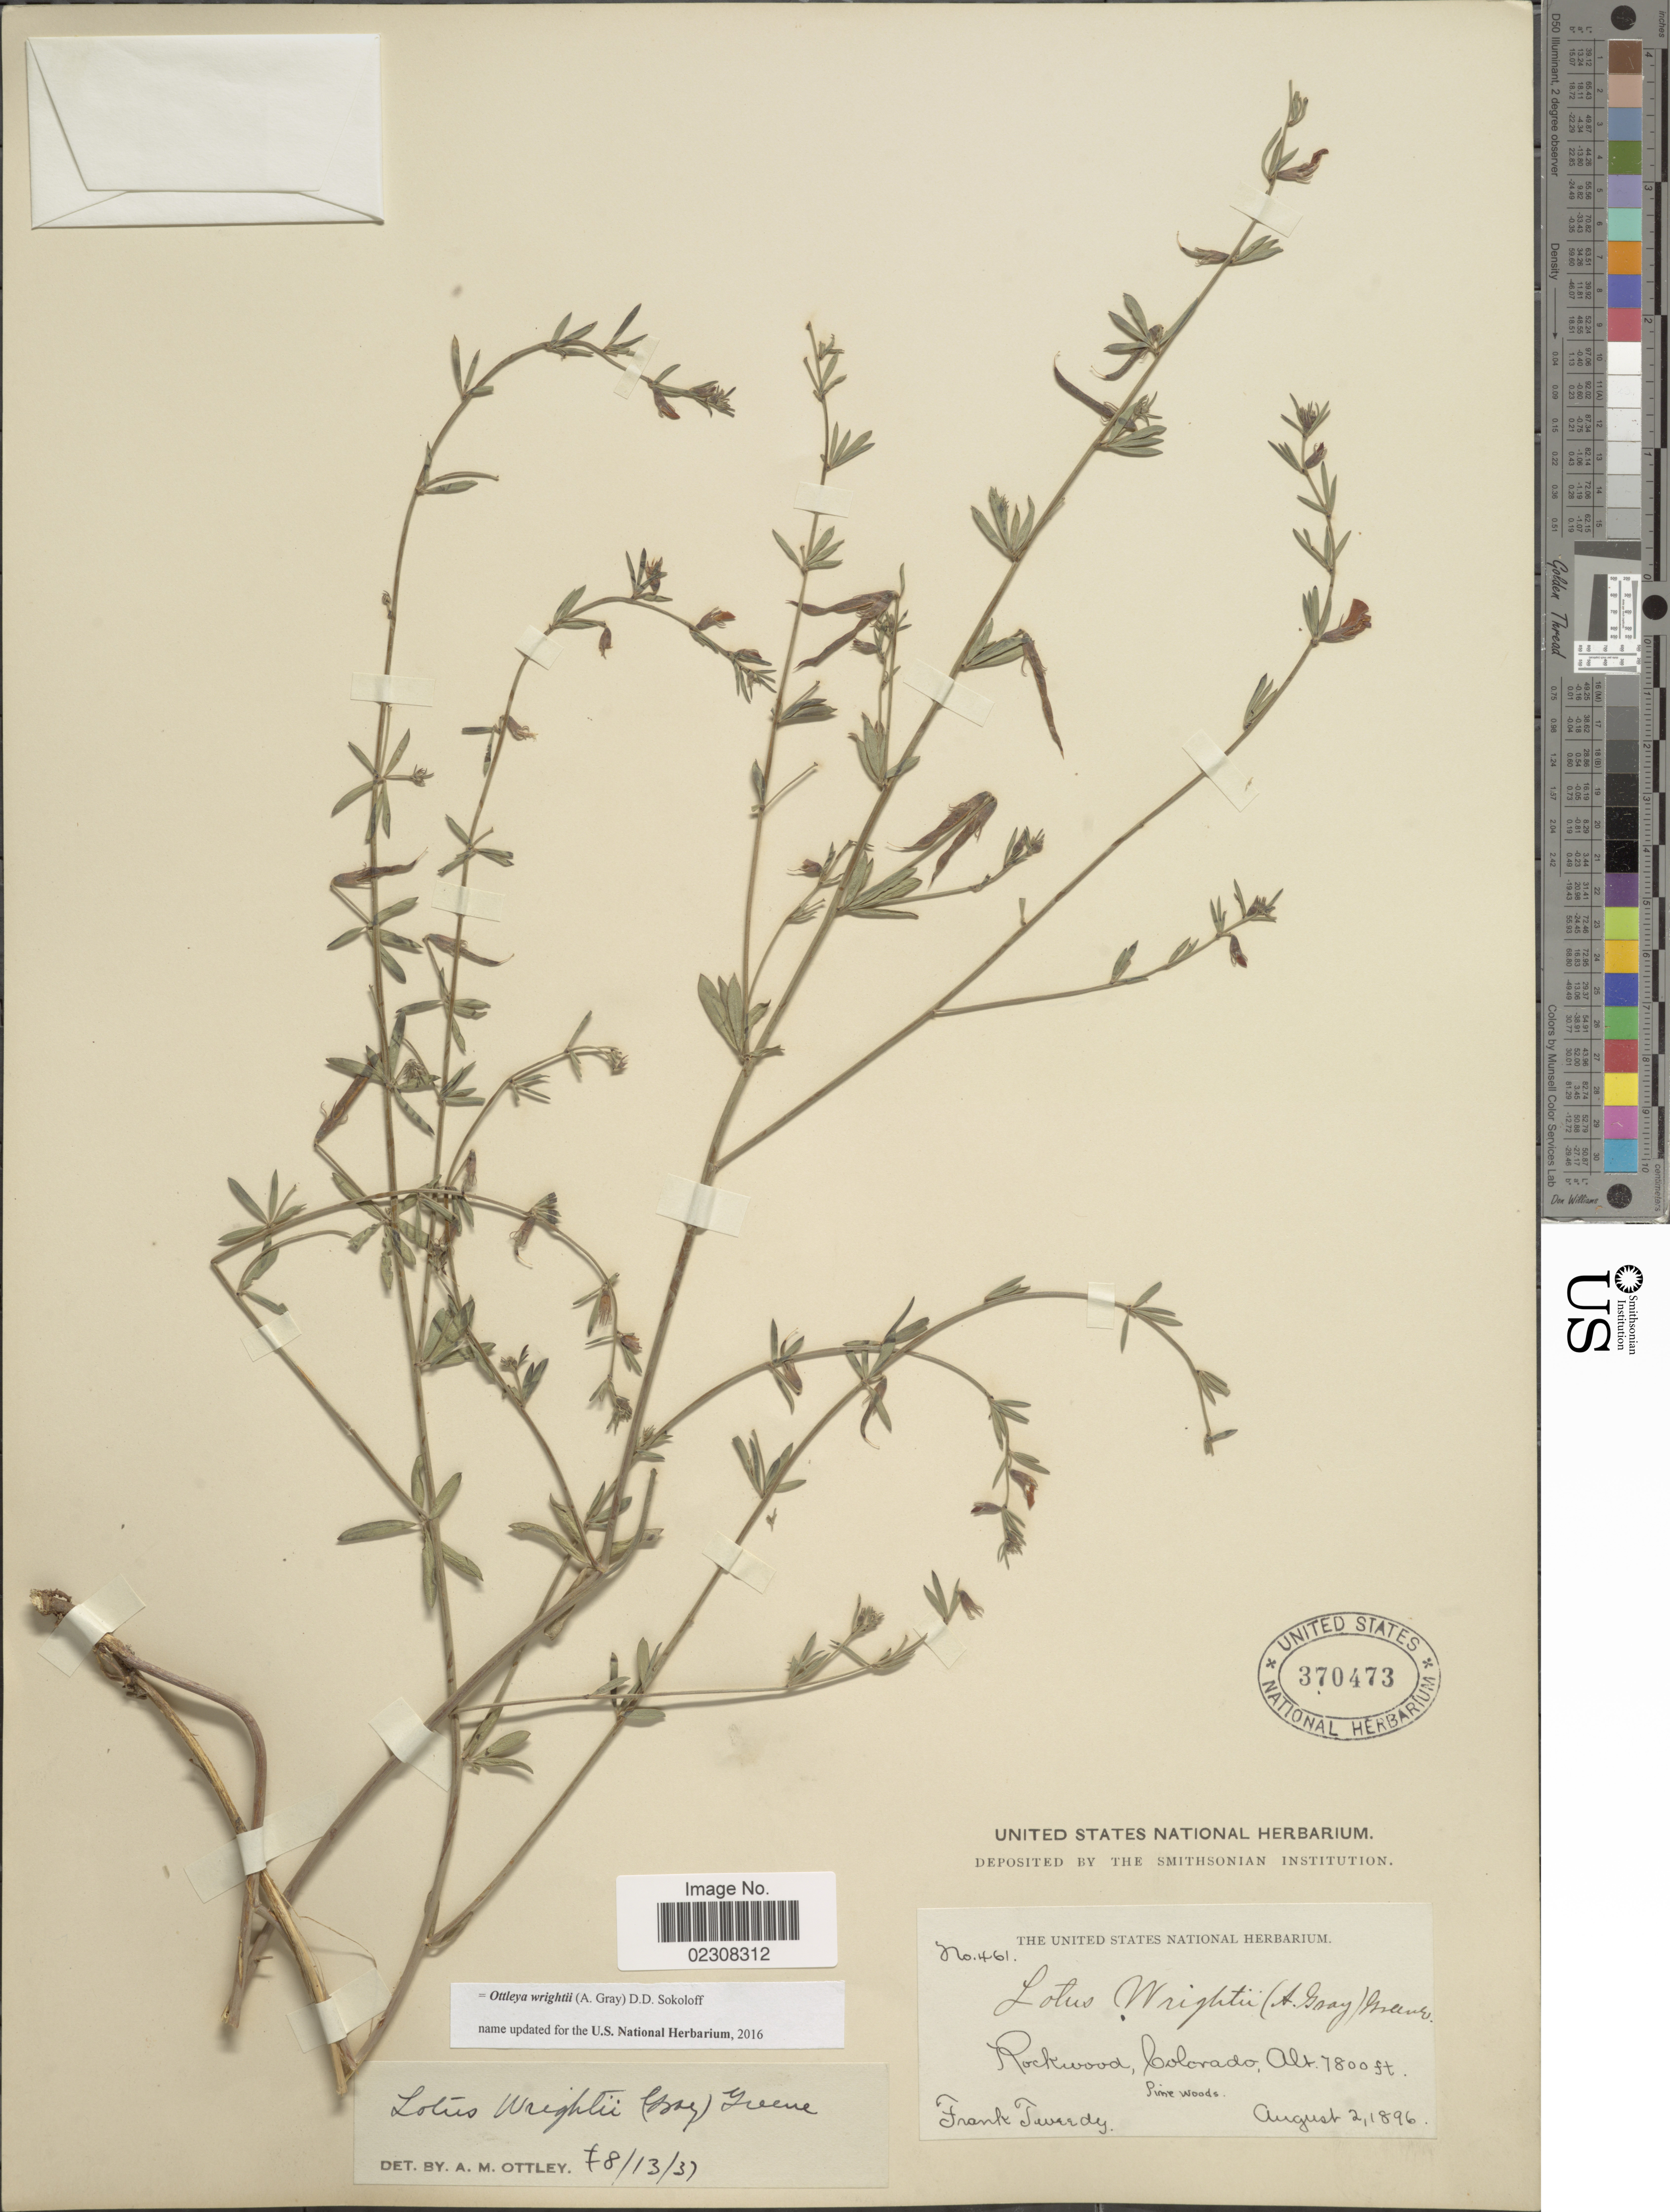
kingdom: Plantae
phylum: Tracheophyta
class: Magnoliopsida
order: Fabales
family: Fabaceae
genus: Ottleya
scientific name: Ottleya wrightii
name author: (A. Gray) D.D. Sokoloff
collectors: F. Tweedy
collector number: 461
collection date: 1896-08-02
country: United States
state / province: Colorado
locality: Rockwood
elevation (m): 2377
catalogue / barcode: US 370473